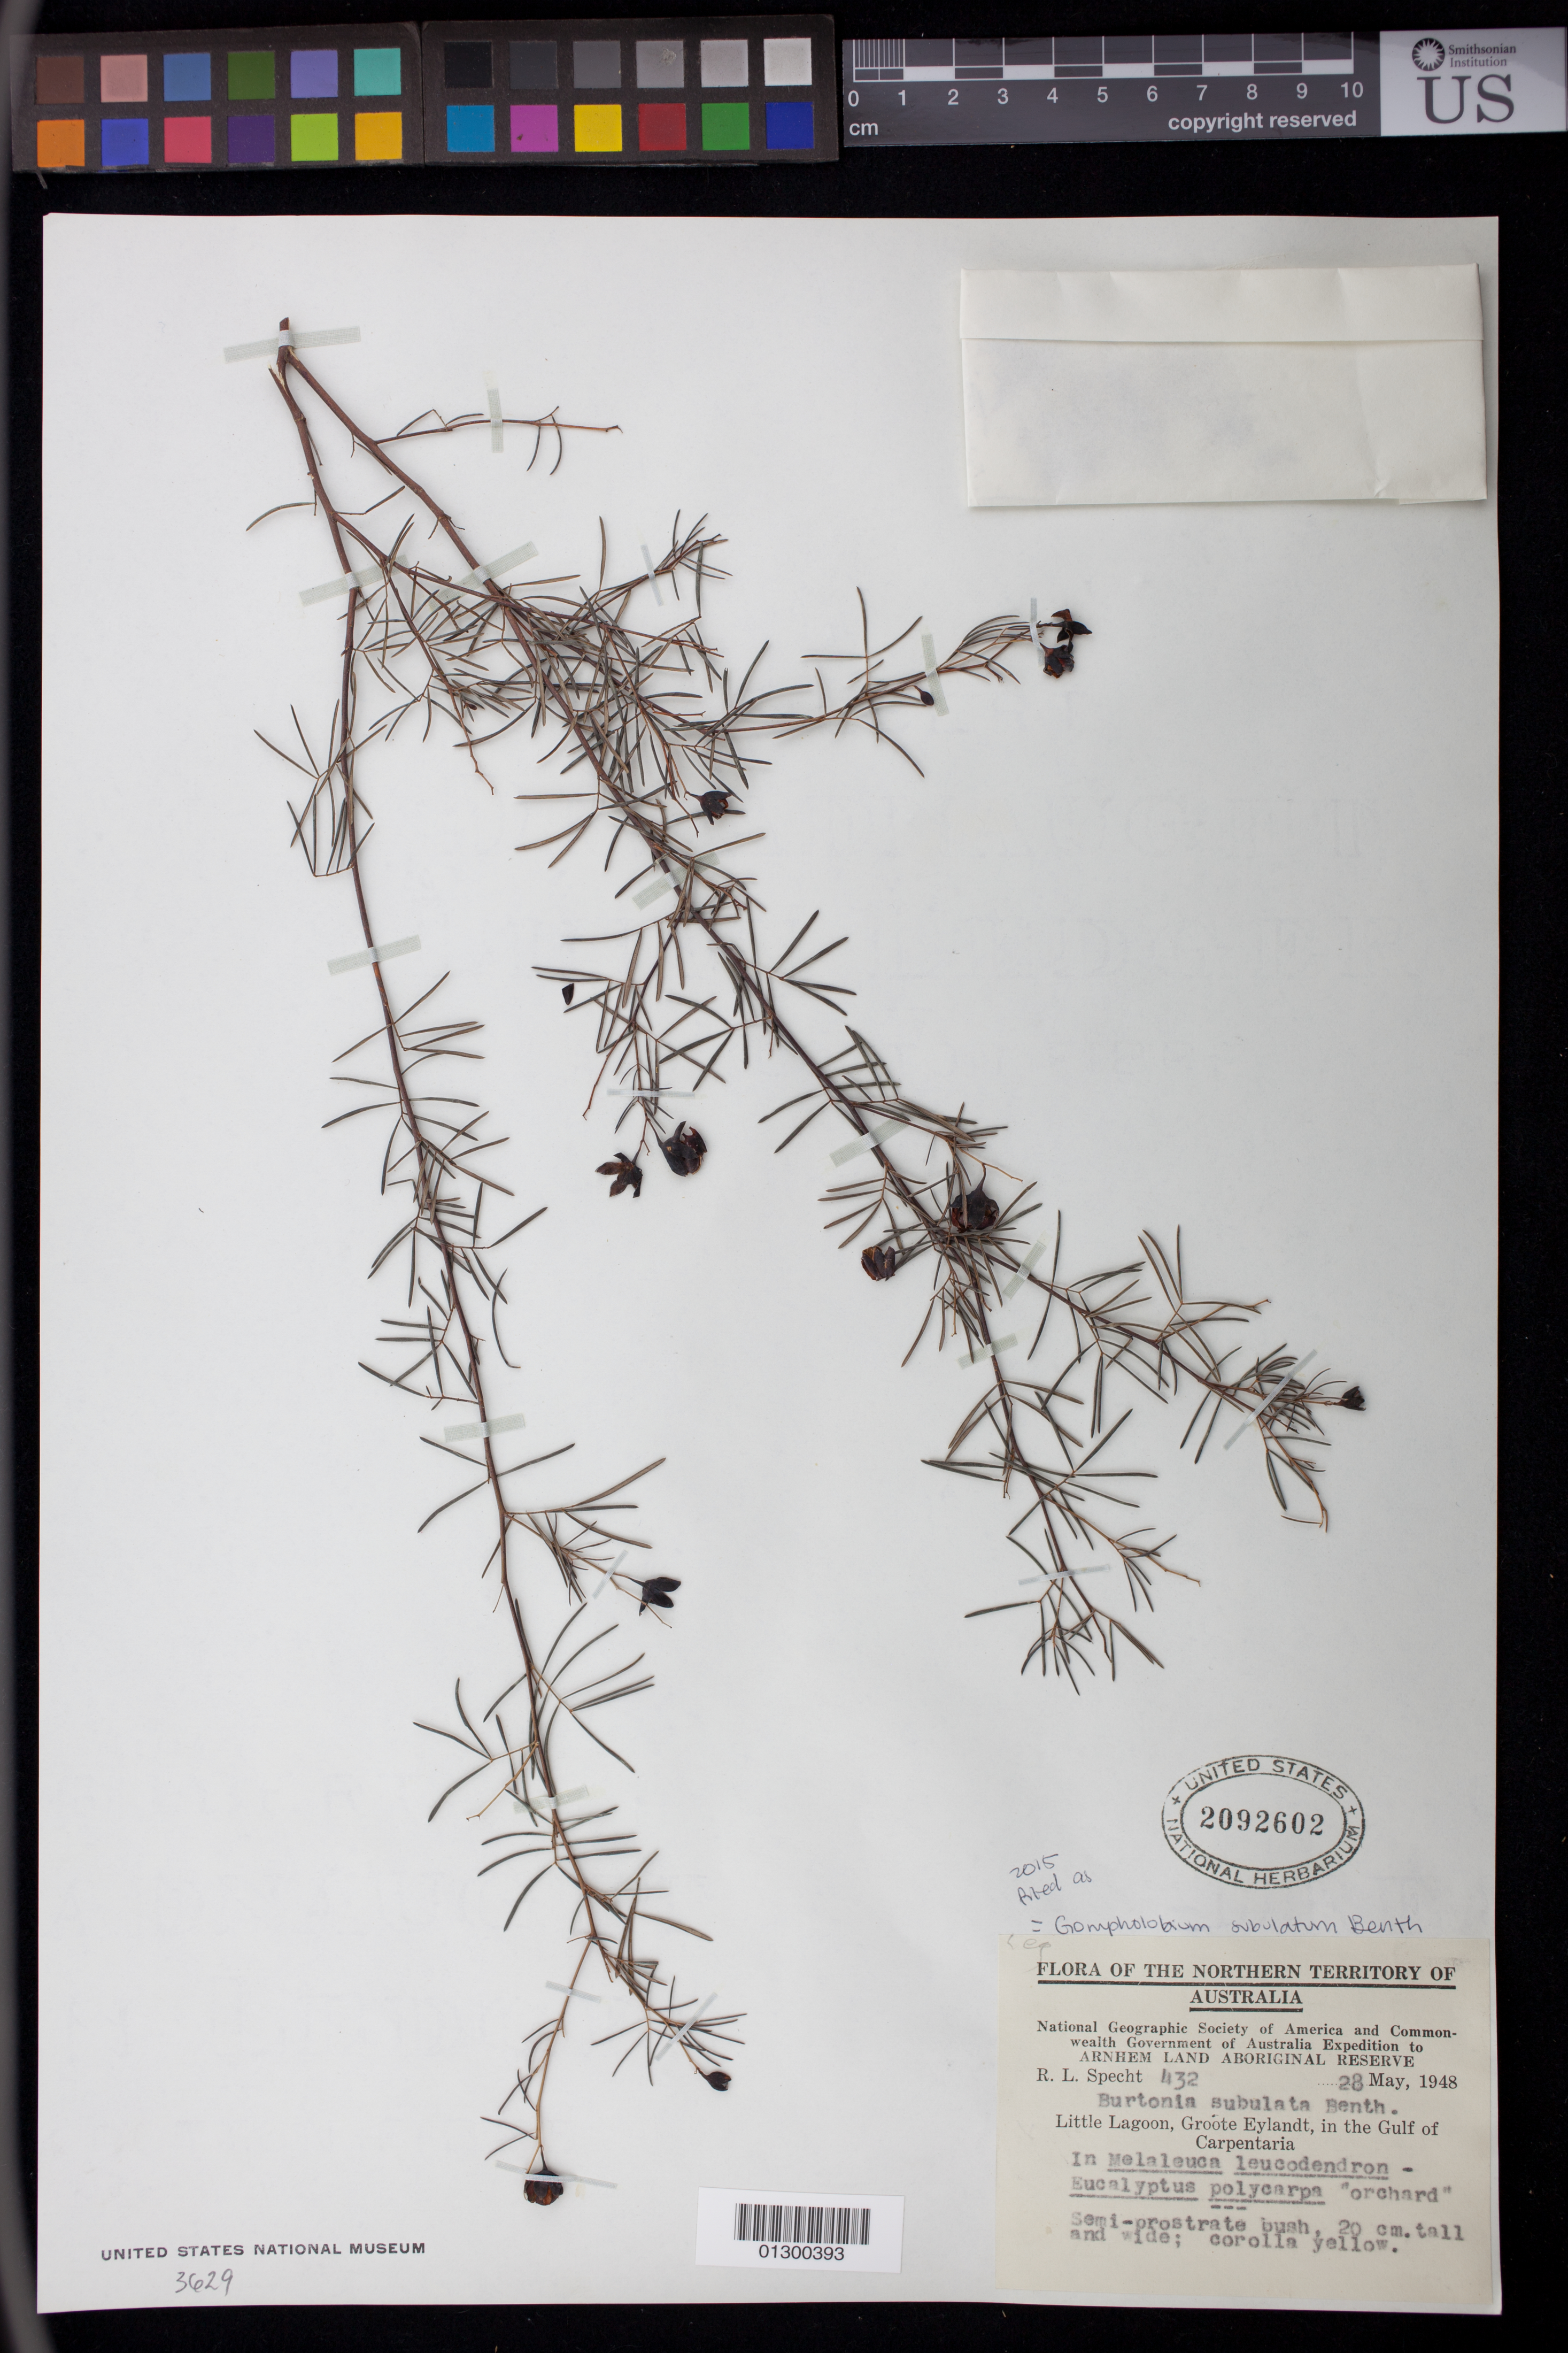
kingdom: Plantae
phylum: Tracheophyta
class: Magnoliopsida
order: Fabales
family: Fabaceae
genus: Gompholobium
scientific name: Gompholobium subulatum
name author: Benth.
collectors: R. L. Specht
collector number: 432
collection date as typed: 28 May 1948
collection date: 1948-05-28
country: Australia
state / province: Northern Territory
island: Groote Eylandt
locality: Little Lagoon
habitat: In Melaleuca leucodendron-Eucalyptus polycarpa "orchard"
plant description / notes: Semi-prostrate bush, 20 cm. tall and wide; corolla yellow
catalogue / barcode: US 2092602